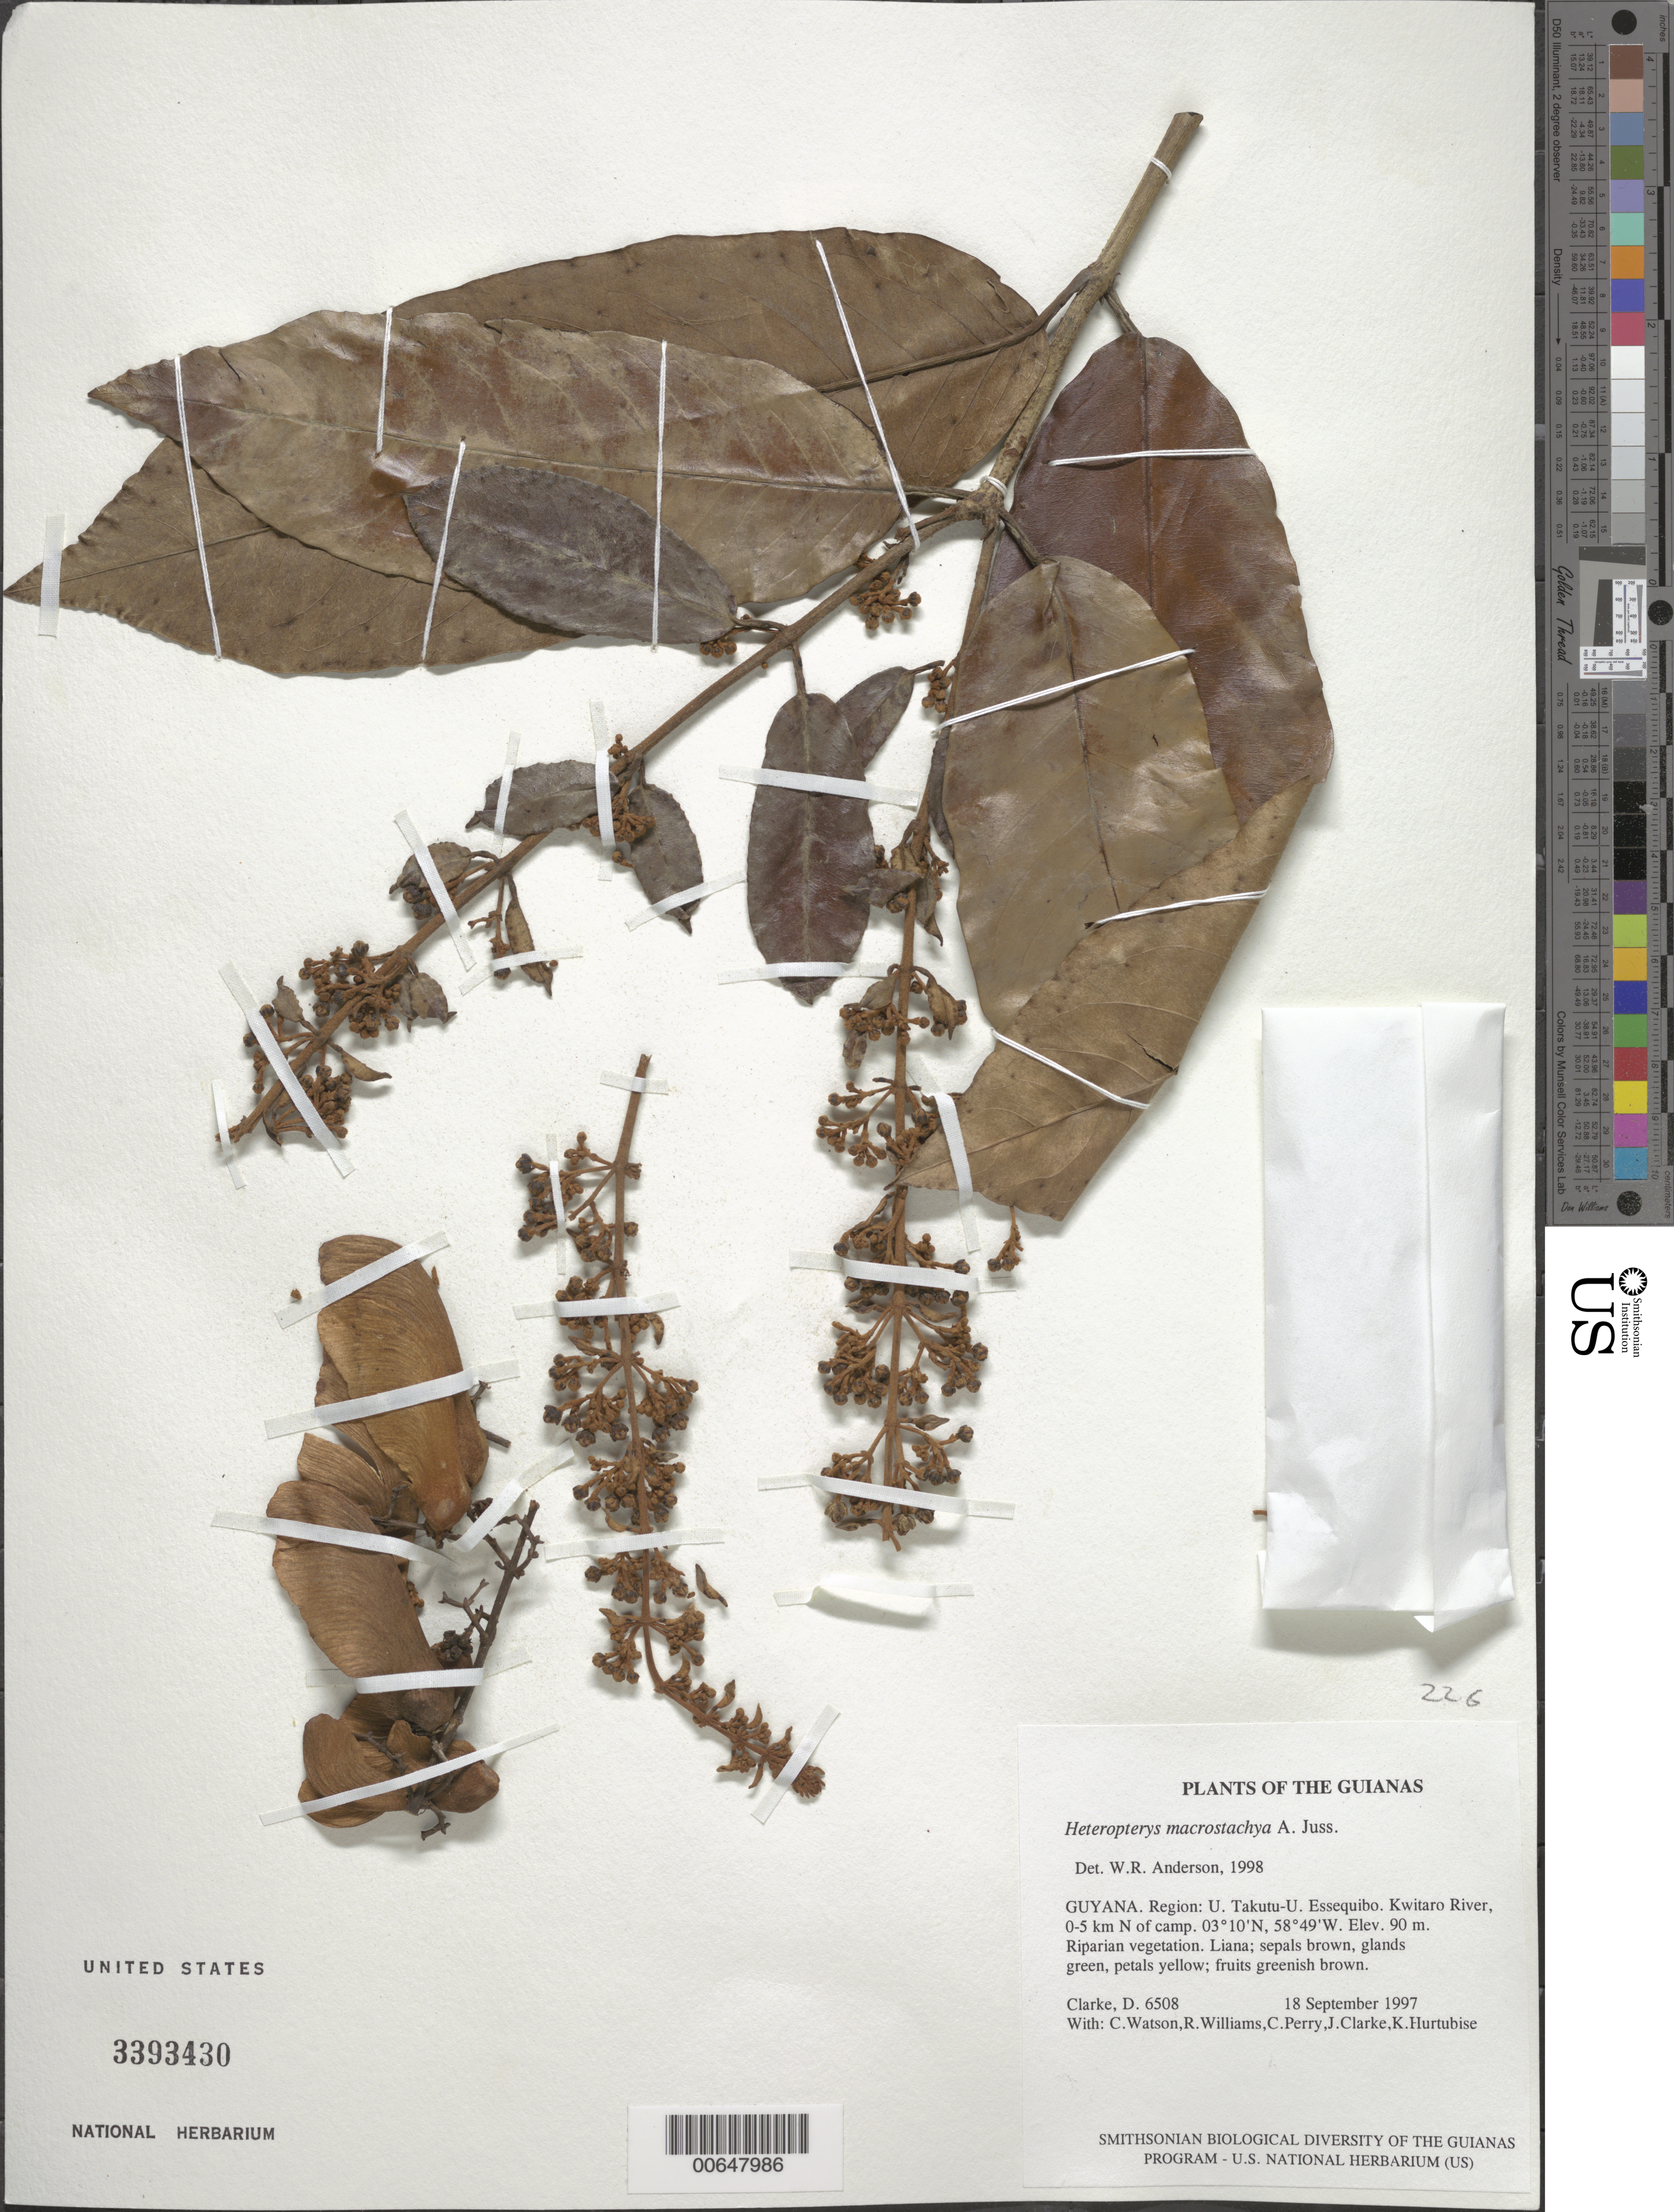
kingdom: Plantae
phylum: Tracheophyta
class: Magnoliopsida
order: Malpighiales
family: Malpighiaceae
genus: Heteropterys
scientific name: Heteropterys macrostachya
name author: A. Juss.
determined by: Anderson, W. R., (MICH), University of Michigan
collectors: H. D. Clarke, C. Watson, R. Williams, C. Perry, J. Clarke & K. Hurtubise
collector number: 6508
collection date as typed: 18 September 1997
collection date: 1997-09-18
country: Guyana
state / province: U. Takutu-U. Essequibo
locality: Kwitaro River, 0-5 km N of camp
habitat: Riparian vegetation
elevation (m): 90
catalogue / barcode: US 3393430